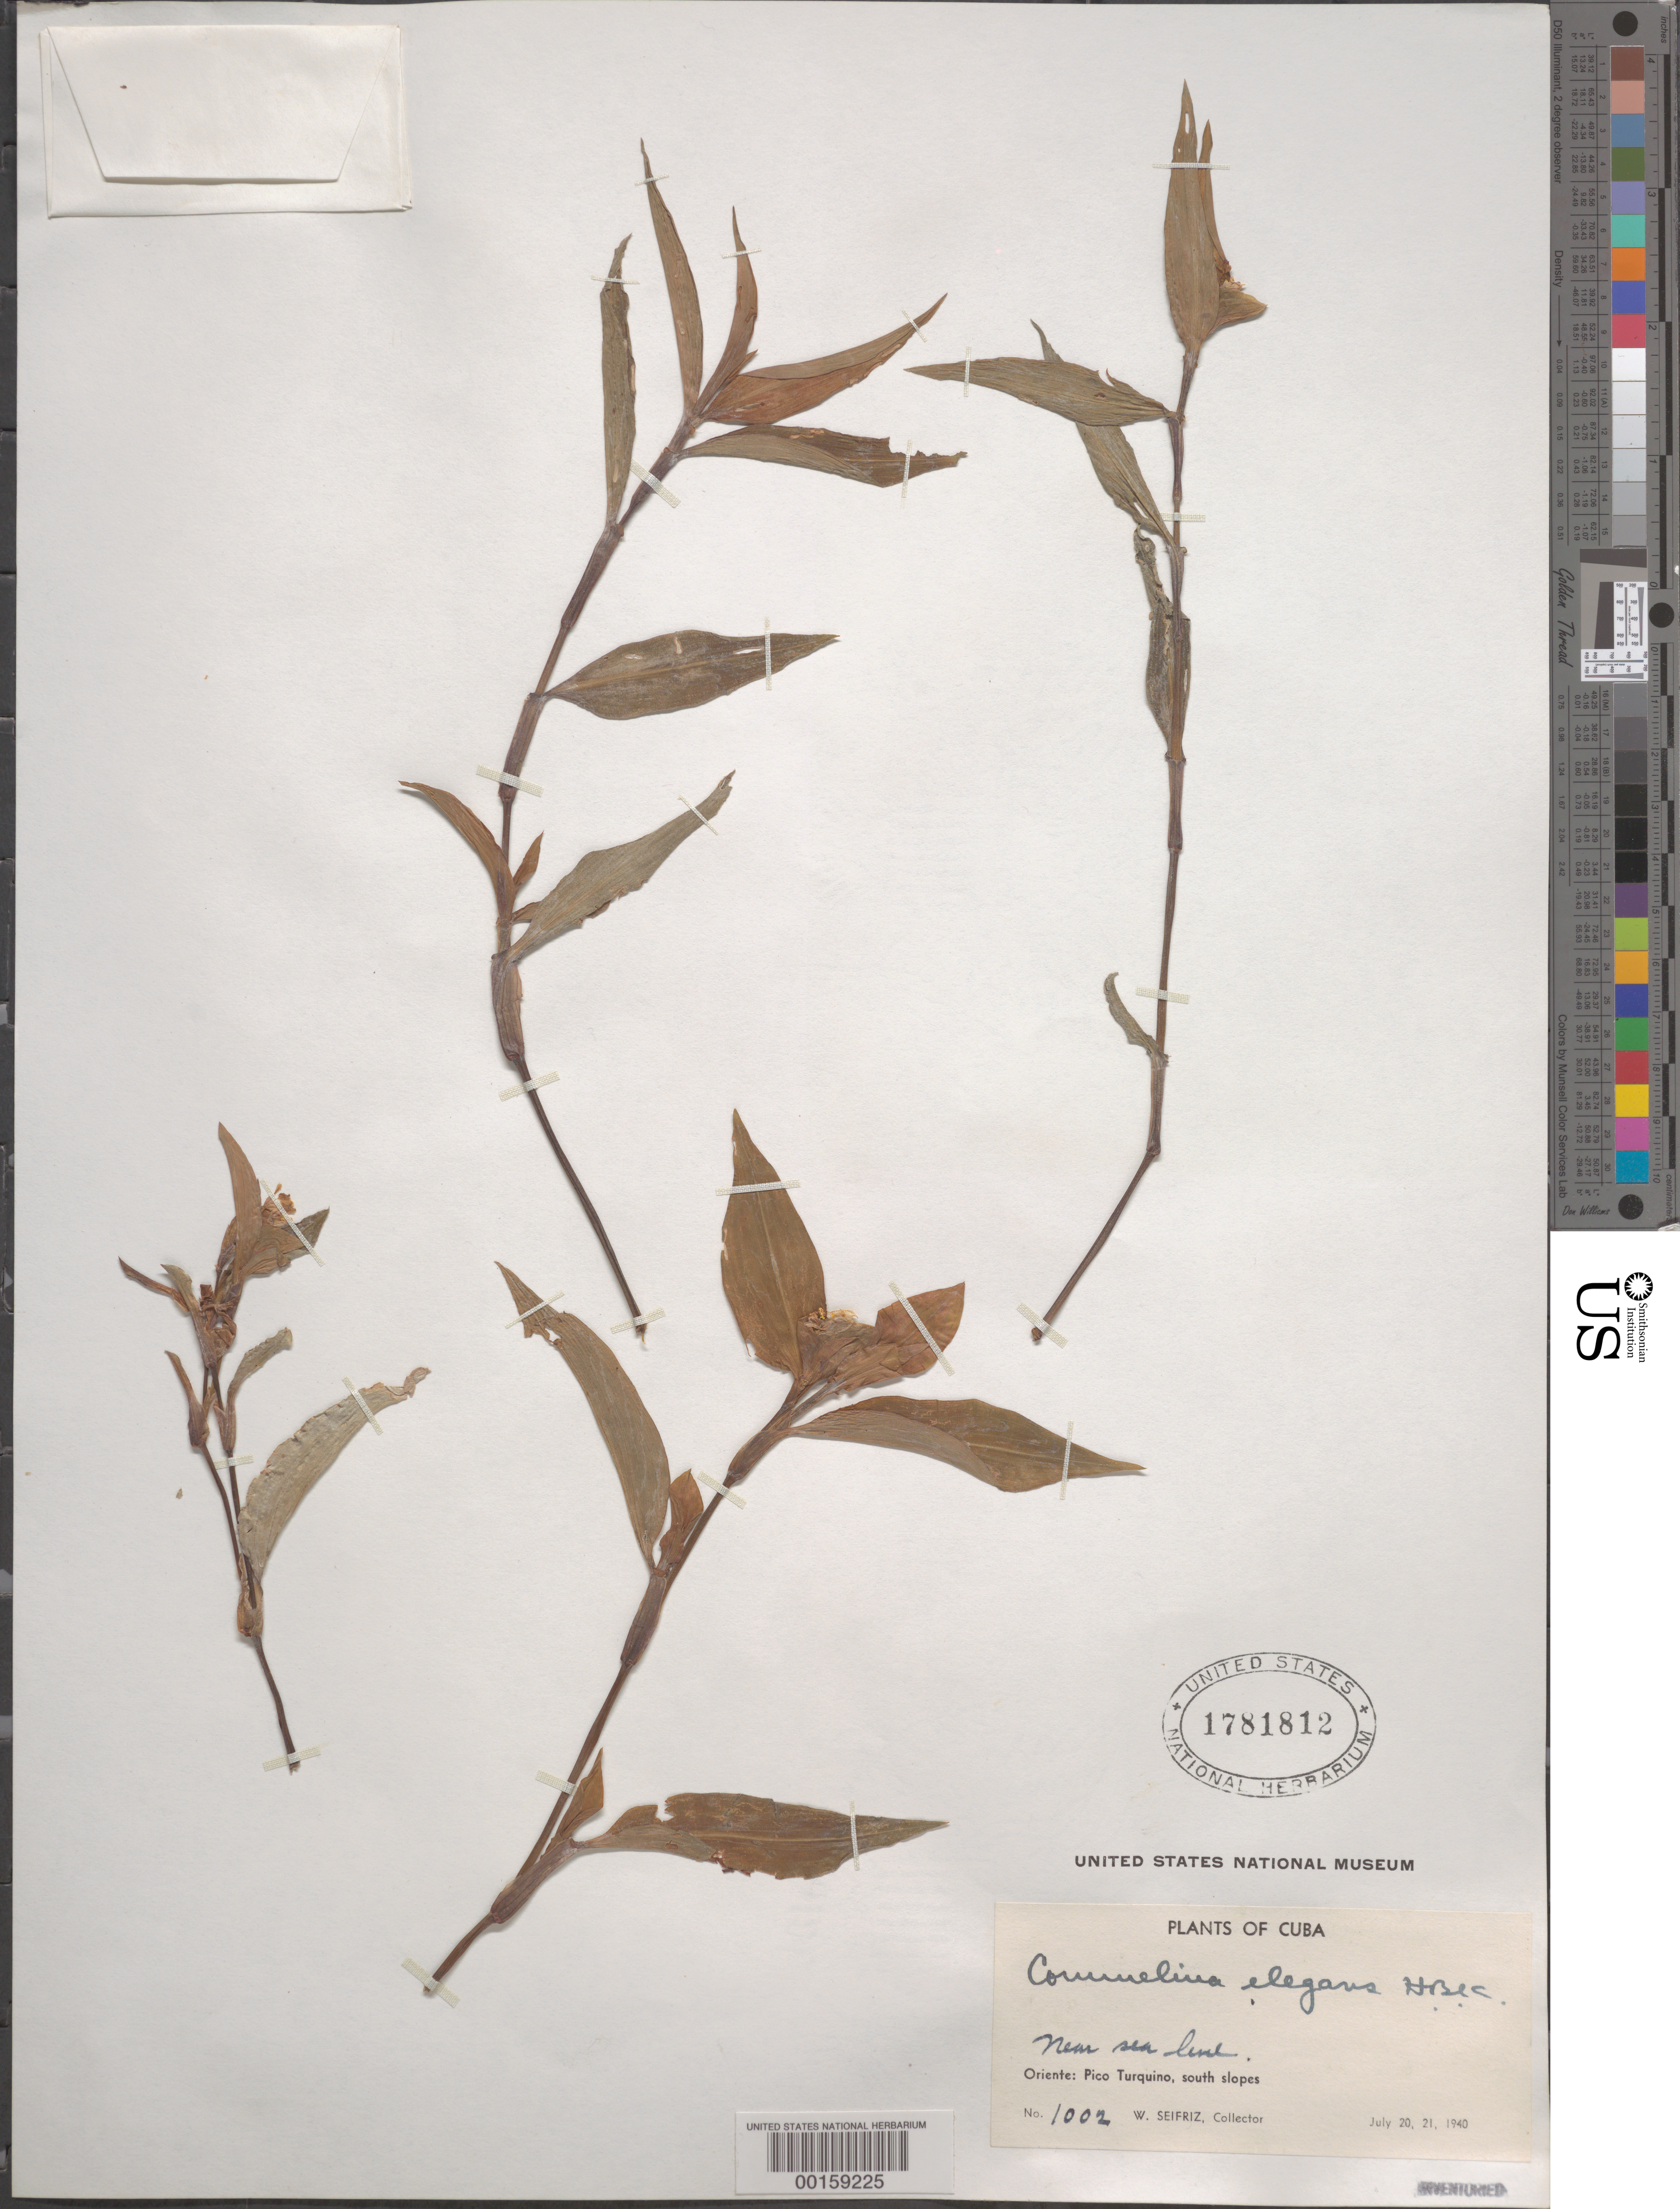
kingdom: Plantae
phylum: Tracheophyta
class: Liliopsida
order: Commelinales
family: Commelinaceae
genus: Commelina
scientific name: Commelina erecta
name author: L.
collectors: W. Seifriz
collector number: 1002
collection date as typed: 20 Jul 1940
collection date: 1940-07-20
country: Cuba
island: Greater Antilles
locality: Pico Turquino; south slopes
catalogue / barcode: US 1781812